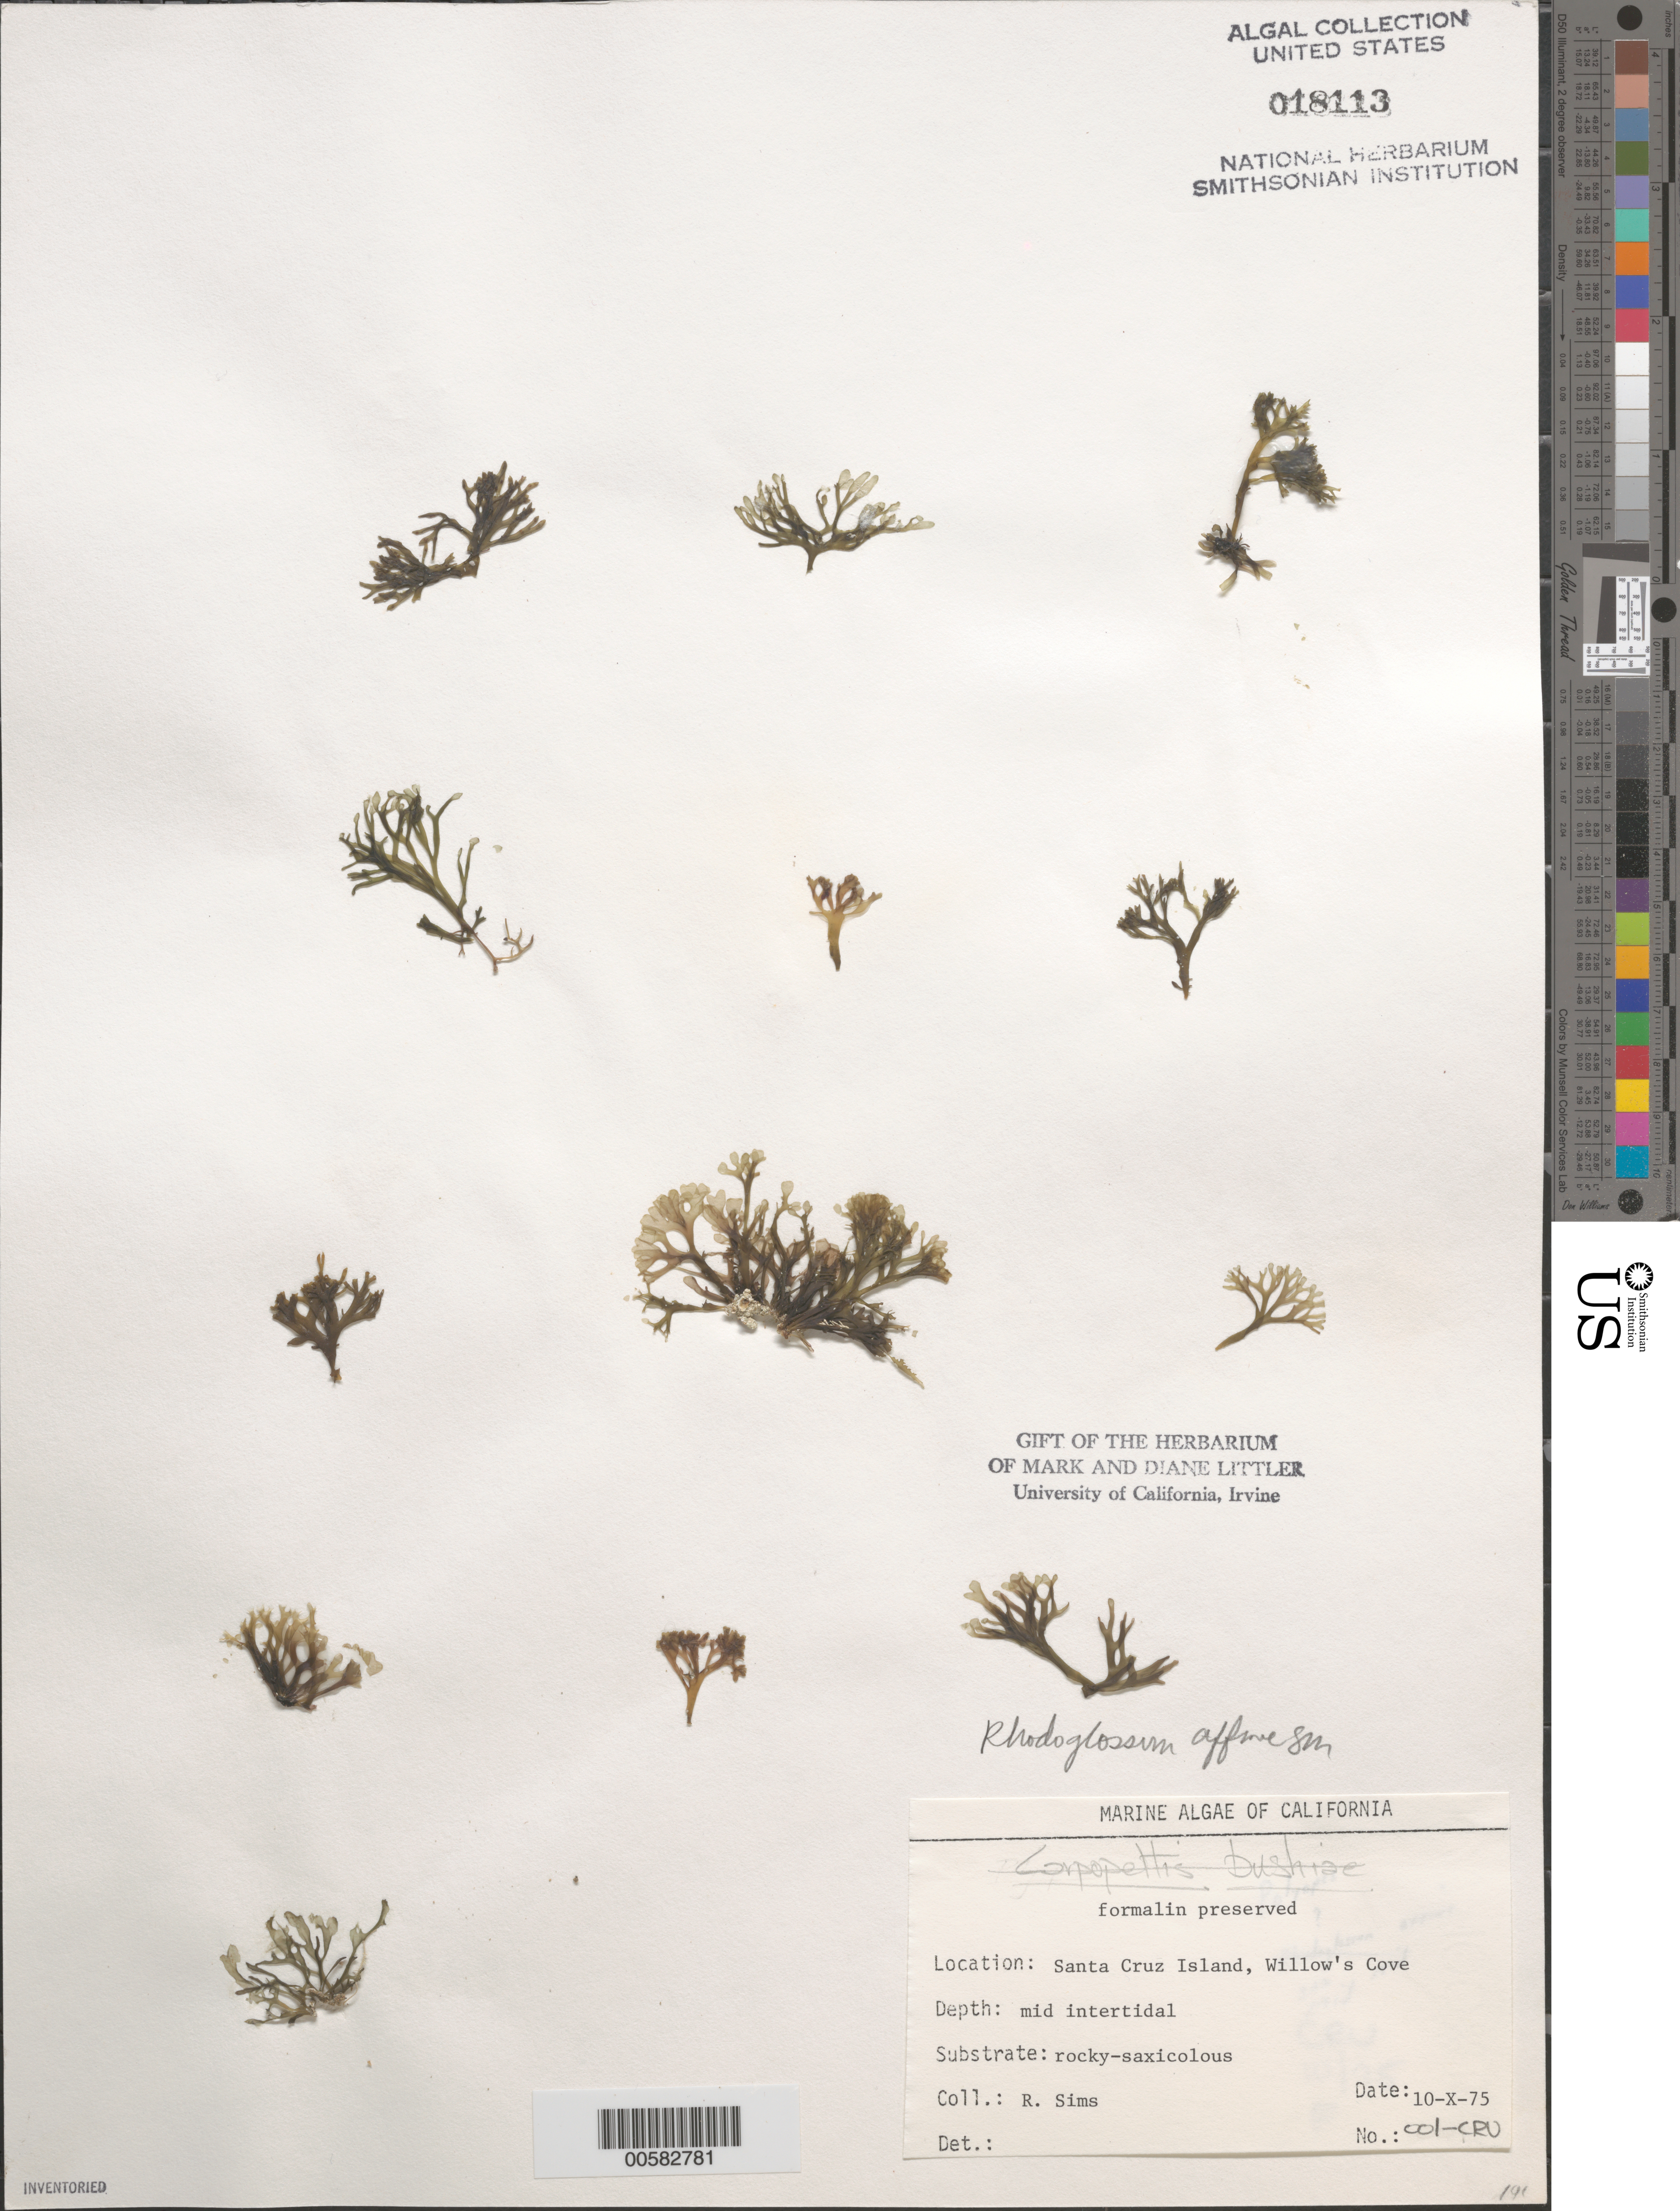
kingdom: Plantae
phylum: Rhodophyta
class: Florideophyceae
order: Gigartinales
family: Gigartinaceae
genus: Mazzaella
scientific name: Mazzaella affinis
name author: (Harvey) Fredericq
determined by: Algae name updating Project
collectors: R. H. Sims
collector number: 001-CRU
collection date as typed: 10 Oct 1975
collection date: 1975-10-10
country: United States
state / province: California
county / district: Santa Barbara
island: Santa Cruz Island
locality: Willows Cove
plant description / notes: BLM-SOCALBIGHT Rocky Intertidal Survey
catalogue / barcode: US 18113